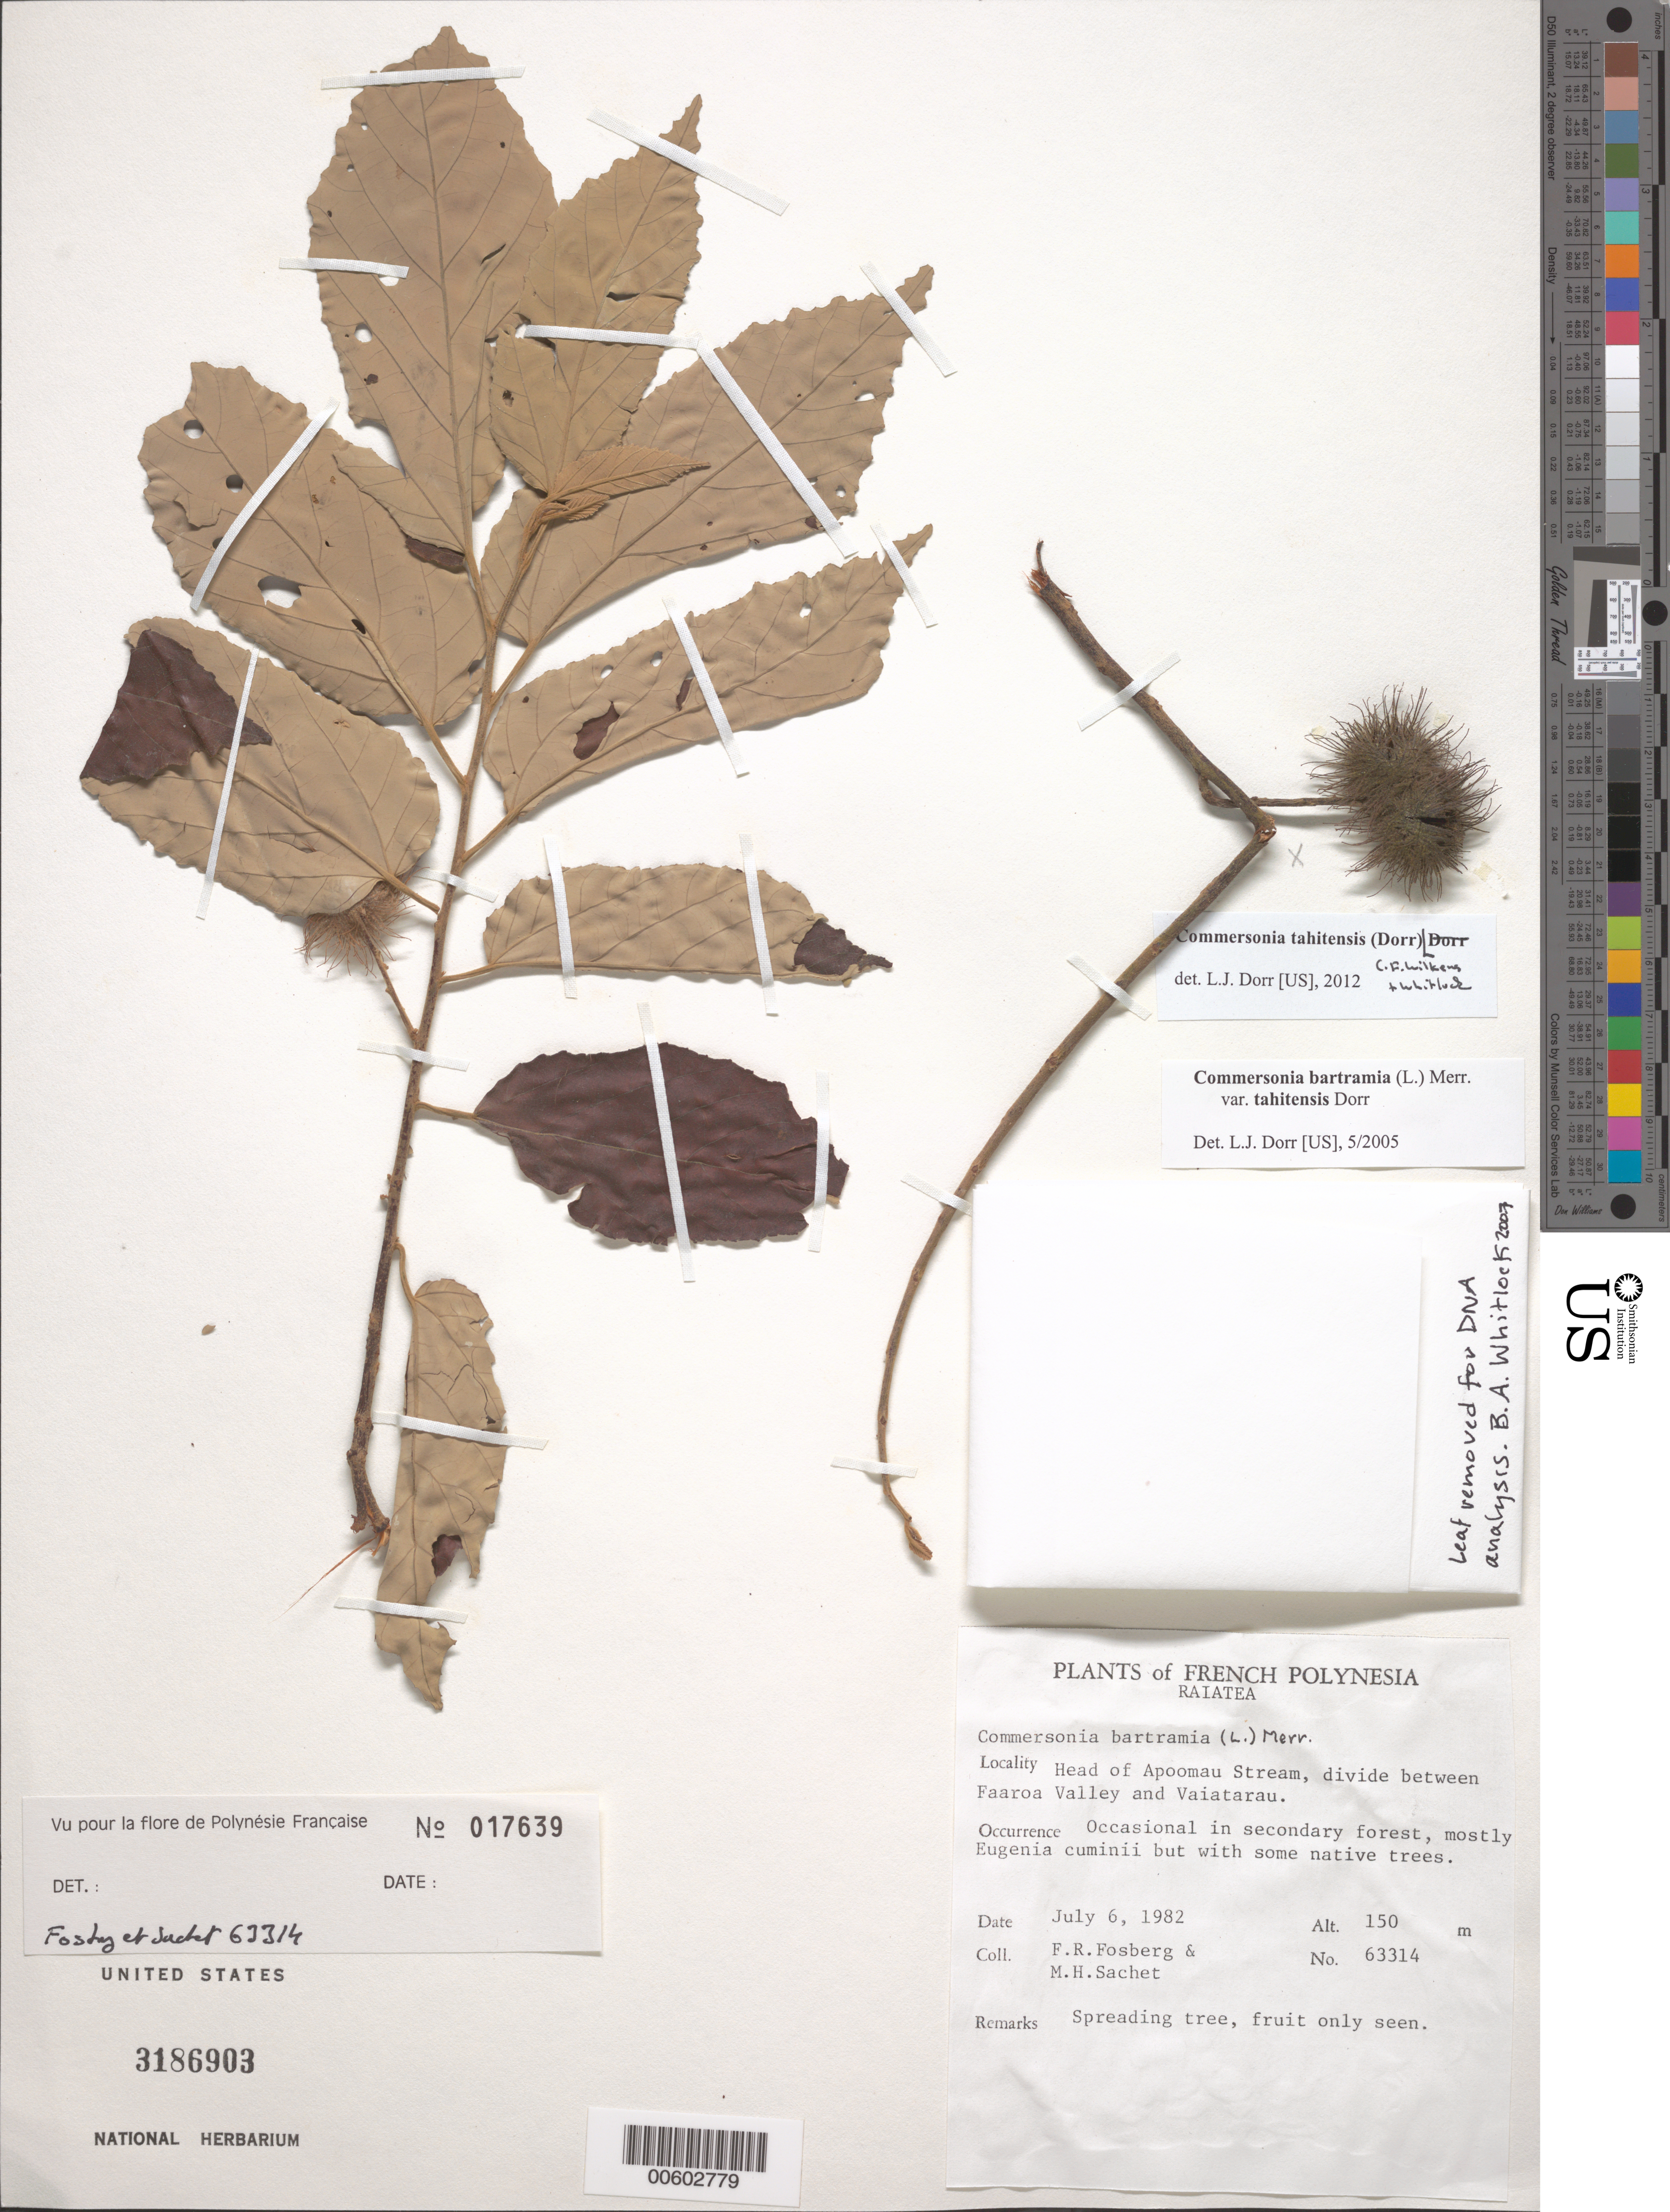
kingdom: Plantae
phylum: Tracheophyta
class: Magnoliopsida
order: Malvales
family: Malvaceae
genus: Commersonia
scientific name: Commersonia tahitensis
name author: (Dorr) C.F. Wilkins & Whitlock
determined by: Dorr, L. J., (BOT), Smithsonian Institution - National Museum of Natural History (UNITED STATES)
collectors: F. R. Fosberg & M.-H. Sachet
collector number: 63314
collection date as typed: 06 Jul 1982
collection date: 1982-07-06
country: French Polynesia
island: Raiatea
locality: Head of Apoomau Stream, divide between Faaroa Valley and Vaiatarau [Society Is.]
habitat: Occasional in secondary forest, mostly Eugenia cuminii but with some native trees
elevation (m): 150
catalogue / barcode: US 3186903